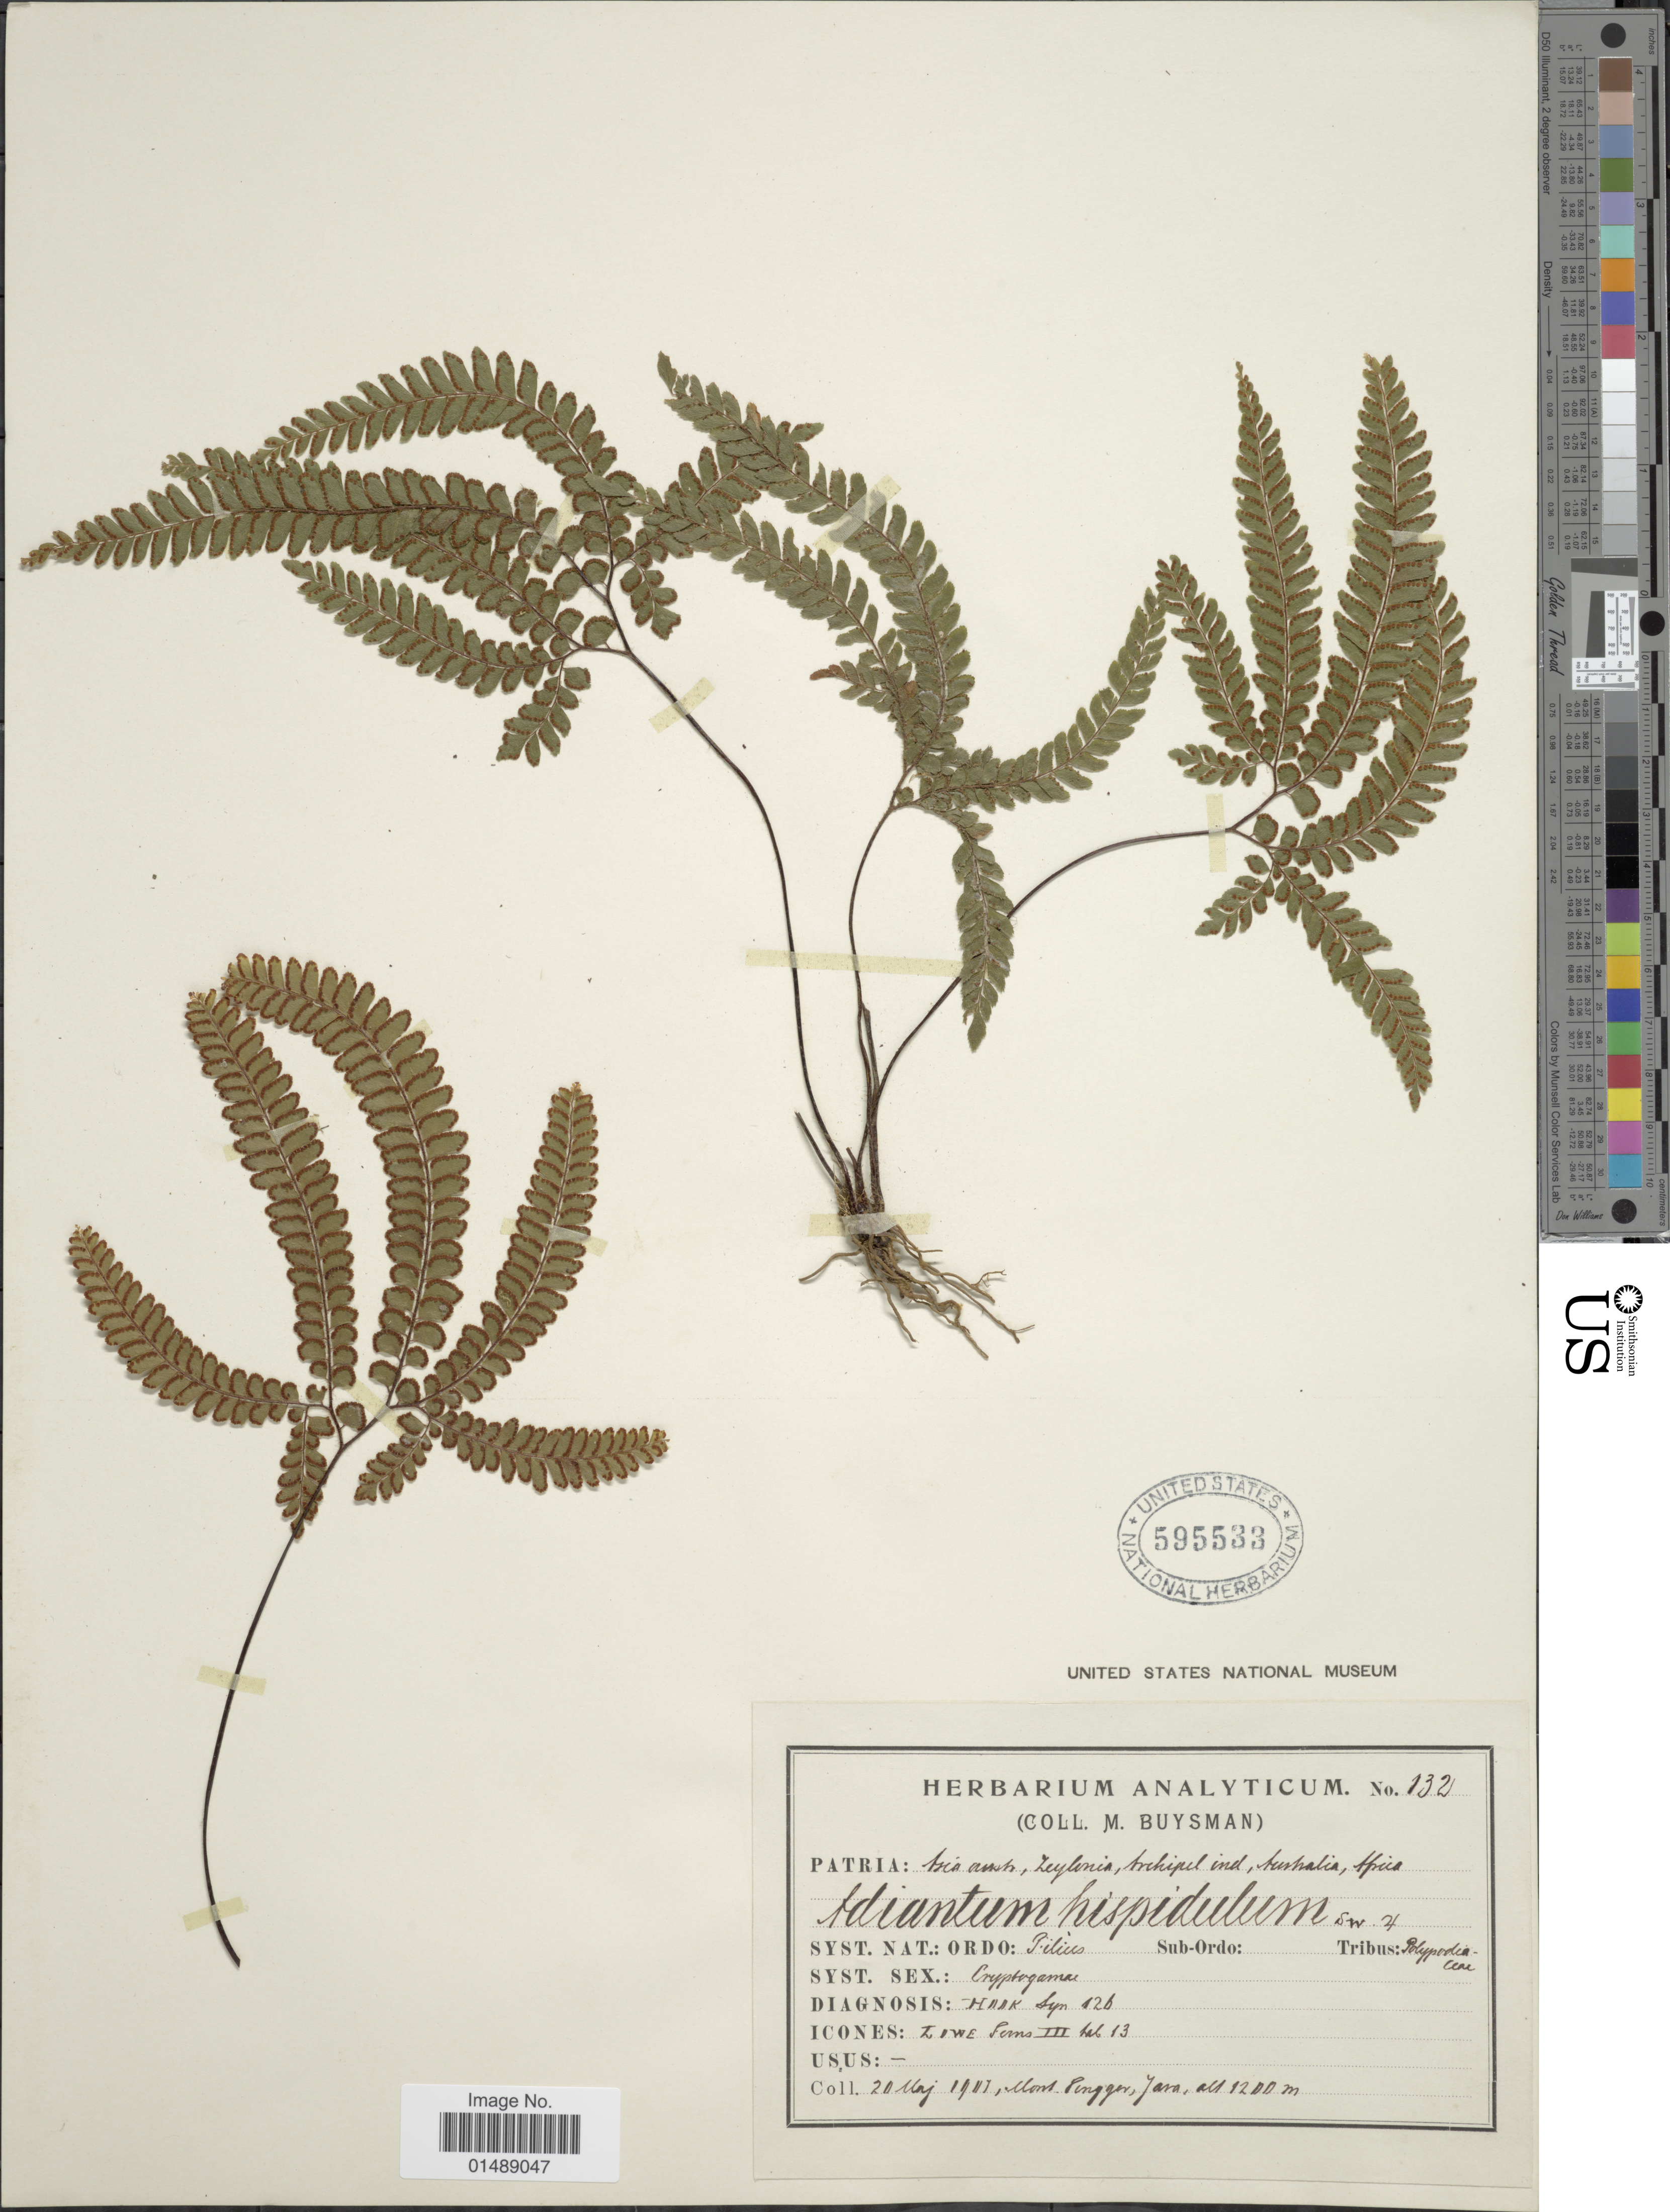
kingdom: Plantae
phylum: Tracheophyta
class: Polypodiopsida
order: Polypodiales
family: Pteridaceae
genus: Adiantum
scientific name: Adiantum hispidulum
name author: Sw.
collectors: M. Buysman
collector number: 132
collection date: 1907-05-20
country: Indonesia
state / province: Java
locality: Mont Pengger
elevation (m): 1200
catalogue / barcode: US 595533